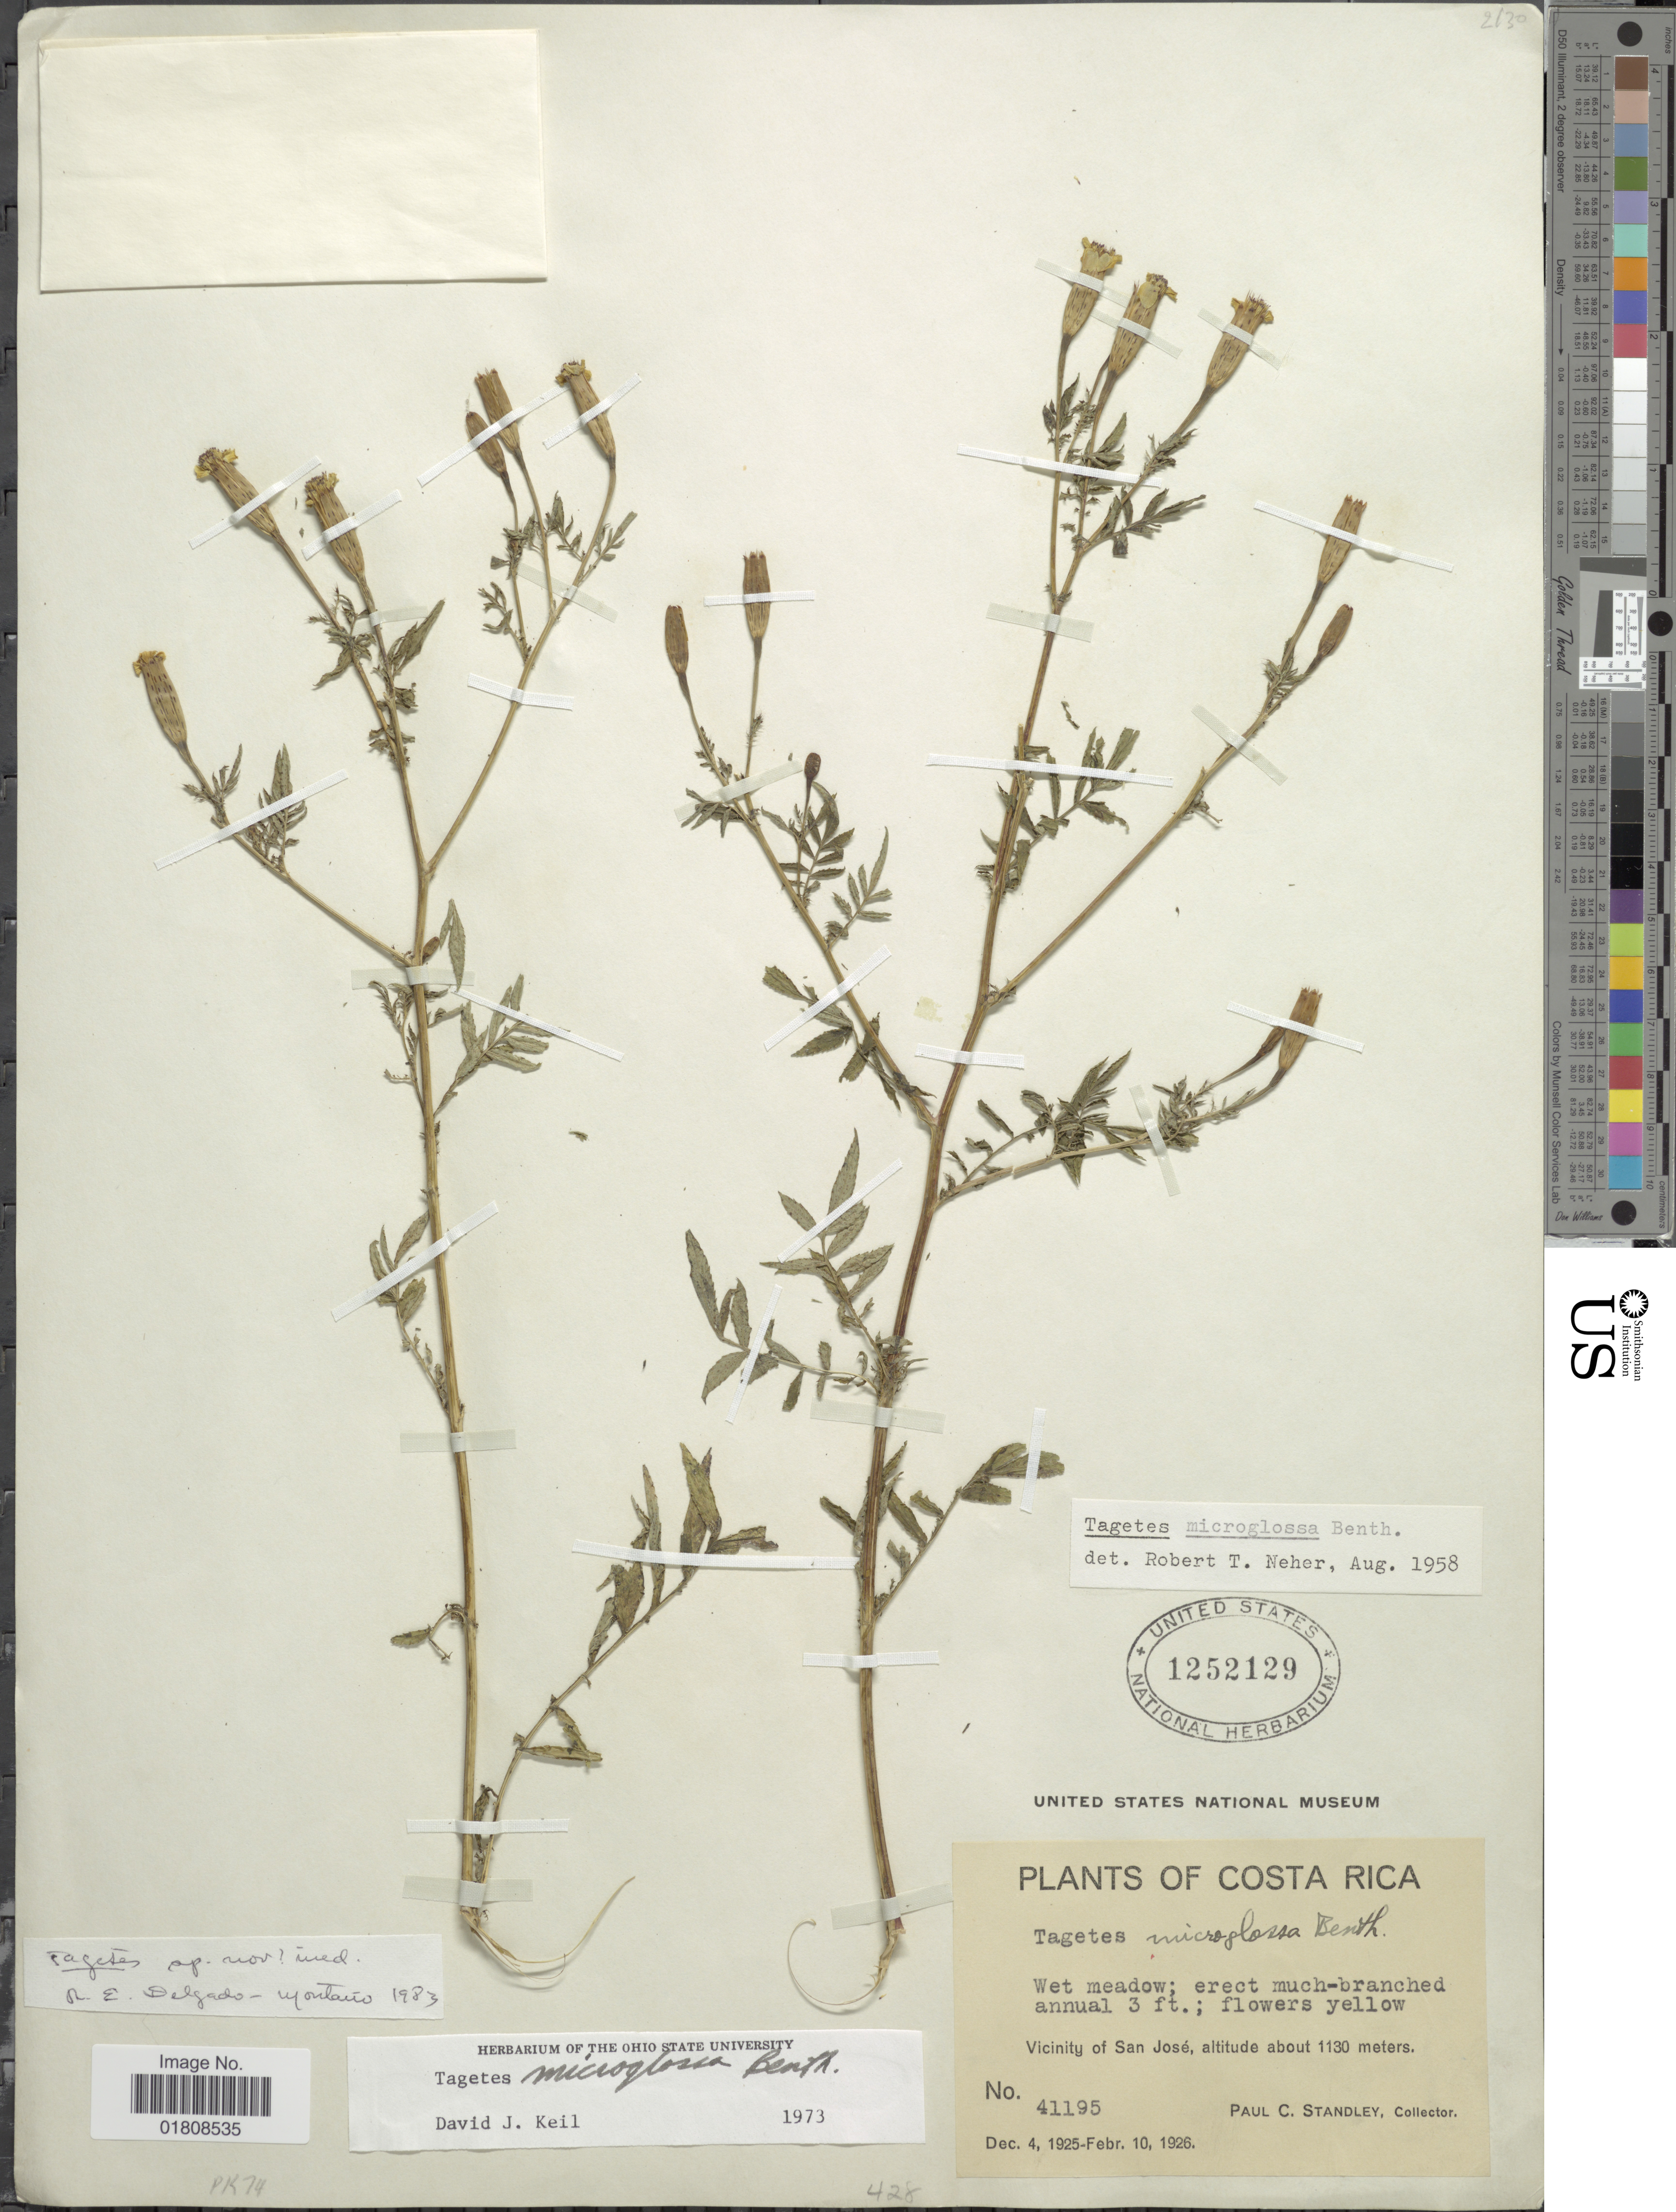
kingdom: Plantae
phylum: Tracheophyta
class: Magnoliopsida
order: Asterales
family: Asteraceae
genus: Tagetes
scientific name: Tagetes sp.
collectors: P. C. Standley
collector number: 41195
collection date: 1925-12-04/1926-02-10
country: Costa Rica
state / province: San José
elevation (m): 1130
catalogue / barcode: US 1252129